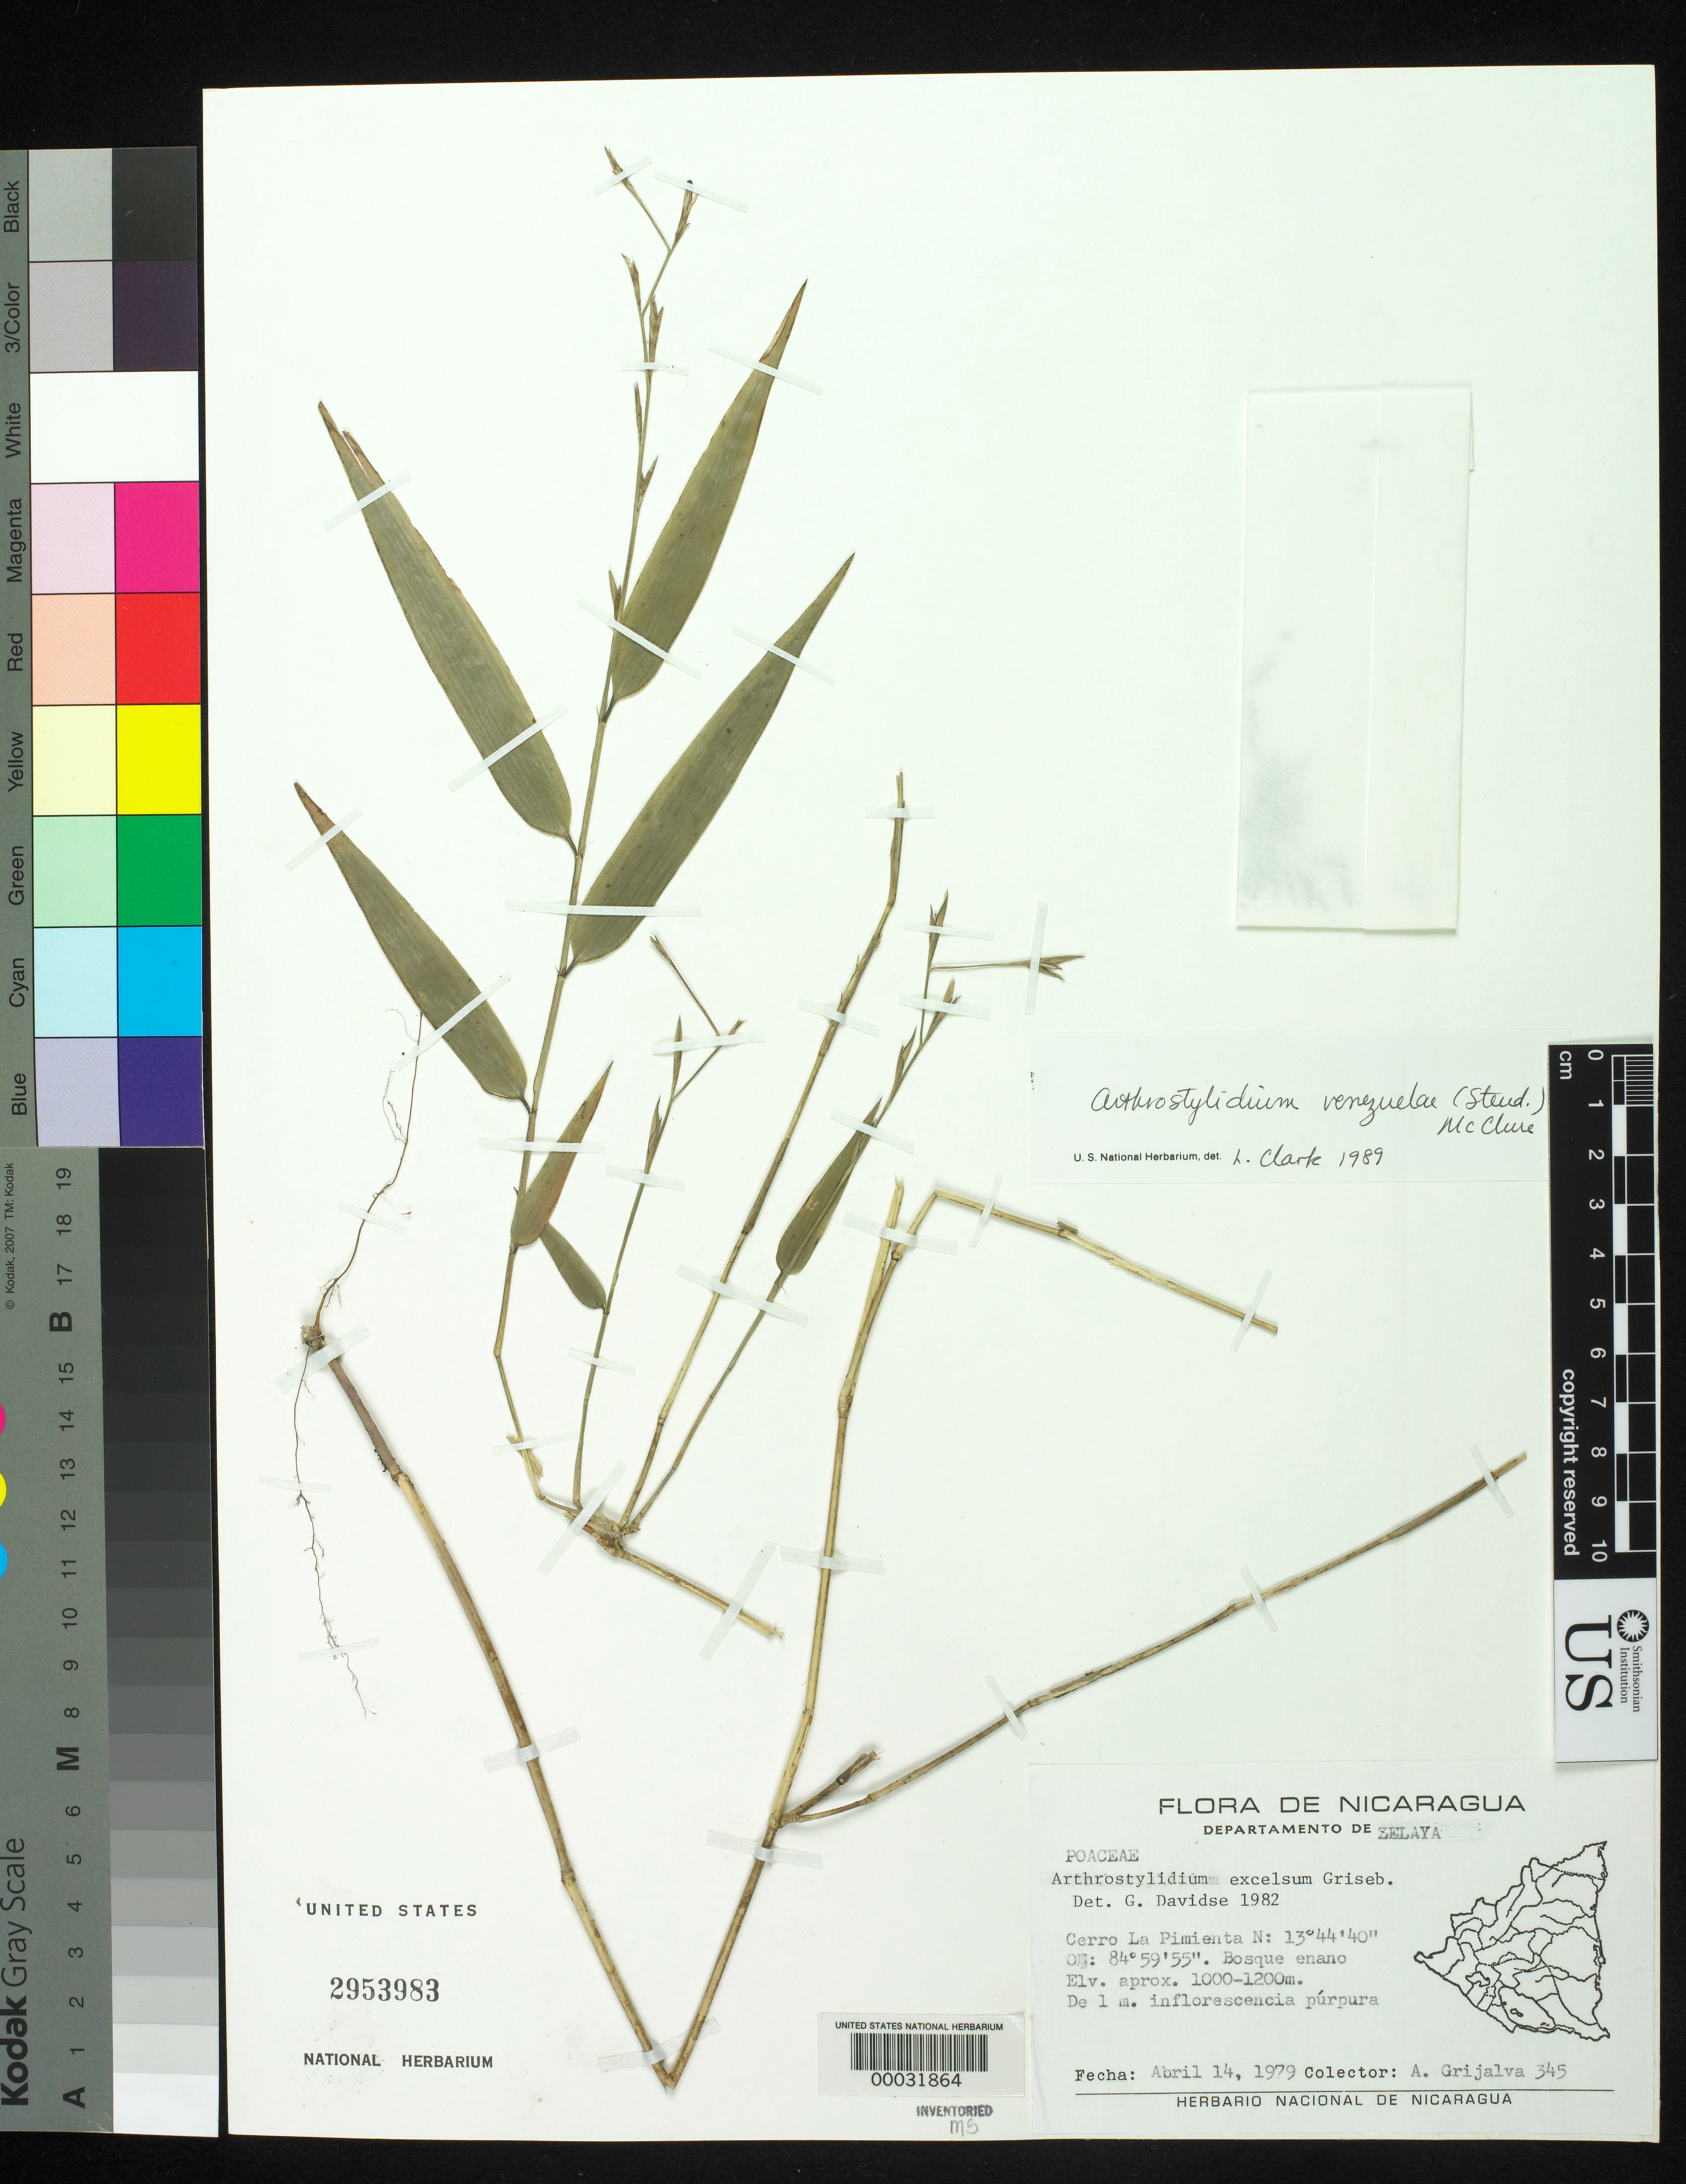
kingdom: Plantae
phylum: Tracheophyta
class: Liliopsida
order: Poales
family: Poaceae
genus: Arthrostylidium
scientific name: Arthrostylidium venezuelae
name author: (Steud.) McClure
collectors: A. Grijalva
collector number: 345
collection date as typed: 14 Apr 1979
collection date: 1979-04-14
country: Nicaragua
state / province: Atlántico Norte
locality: Cerro la pimienta, la garrapata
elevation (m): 1000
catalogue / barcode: US 2953983